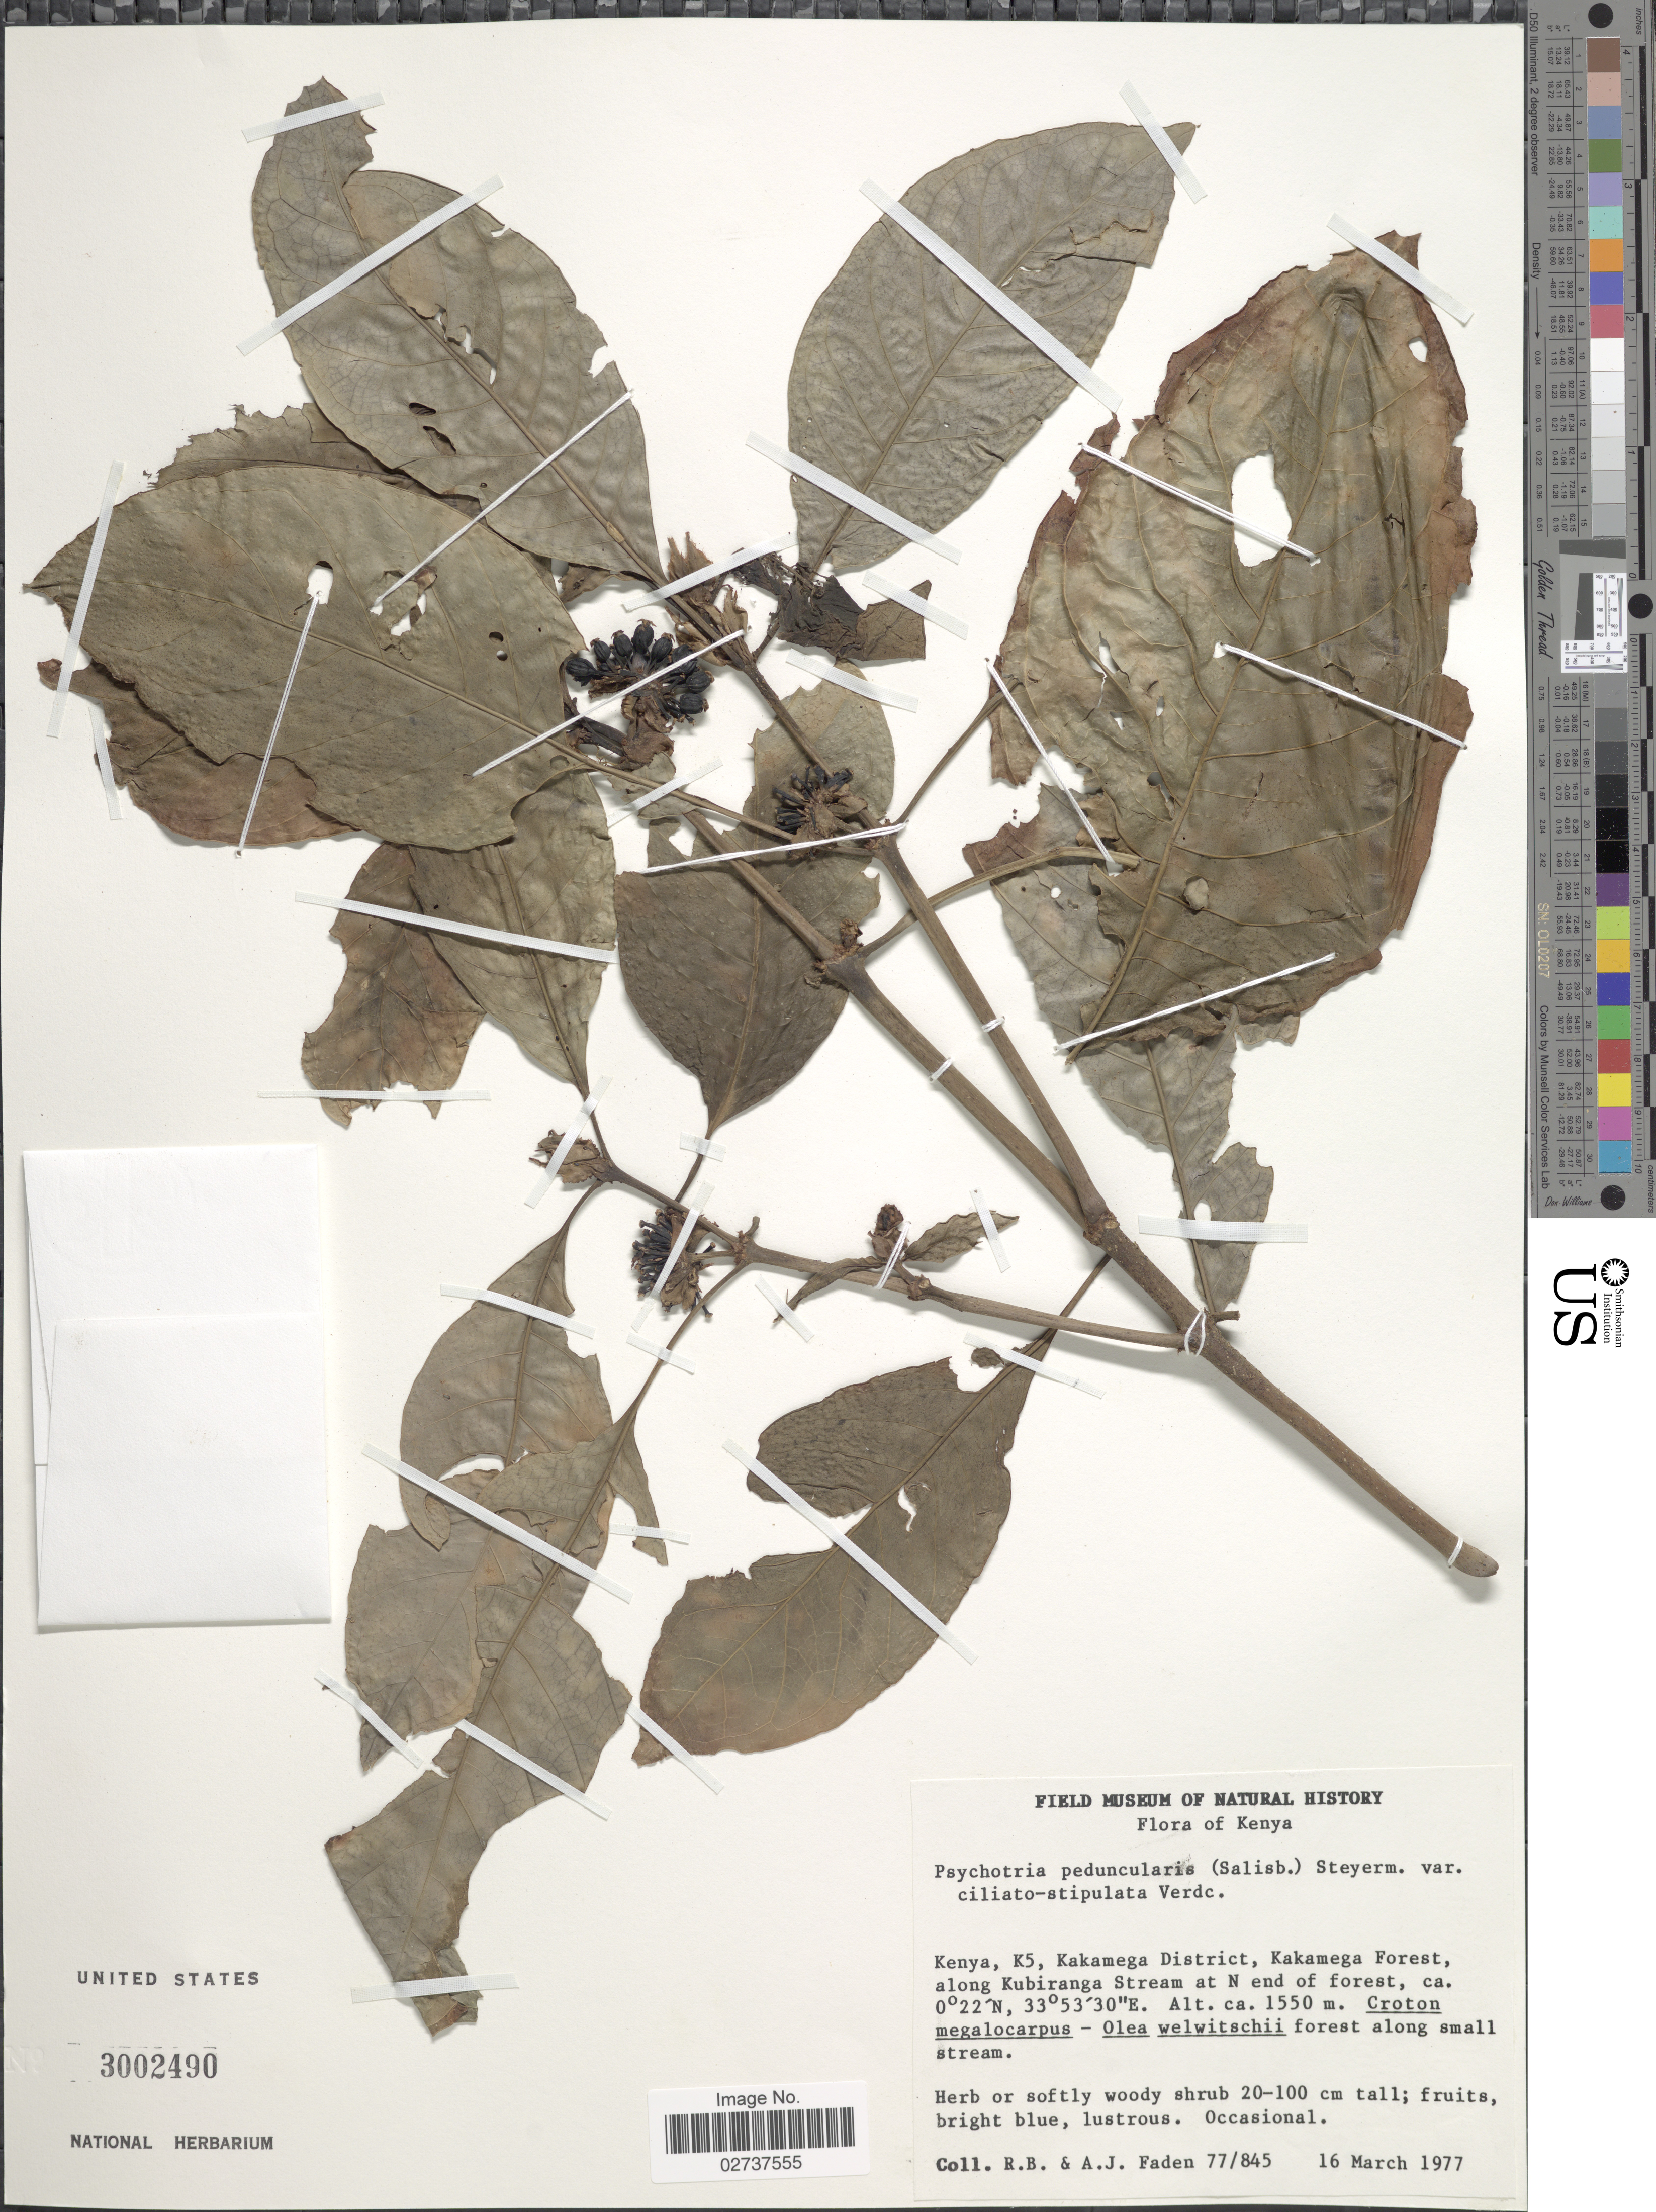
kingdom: Plantae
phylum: Tracheophyta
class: Magnoliopsida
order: Gentianales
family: Rubiaceae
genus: Psychotria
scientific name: Psychotria peduncularis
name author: (Salisb.) Steyerm.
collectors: R. B. Faden & A. J. Faden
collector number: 77/845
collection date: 1977-03-16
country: Kenya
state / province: Kakamega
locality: K5, Kakamega Forest, along Kubiranga Stream at N end of forest, along small stream.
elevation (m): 1550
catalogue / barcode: US 3002490